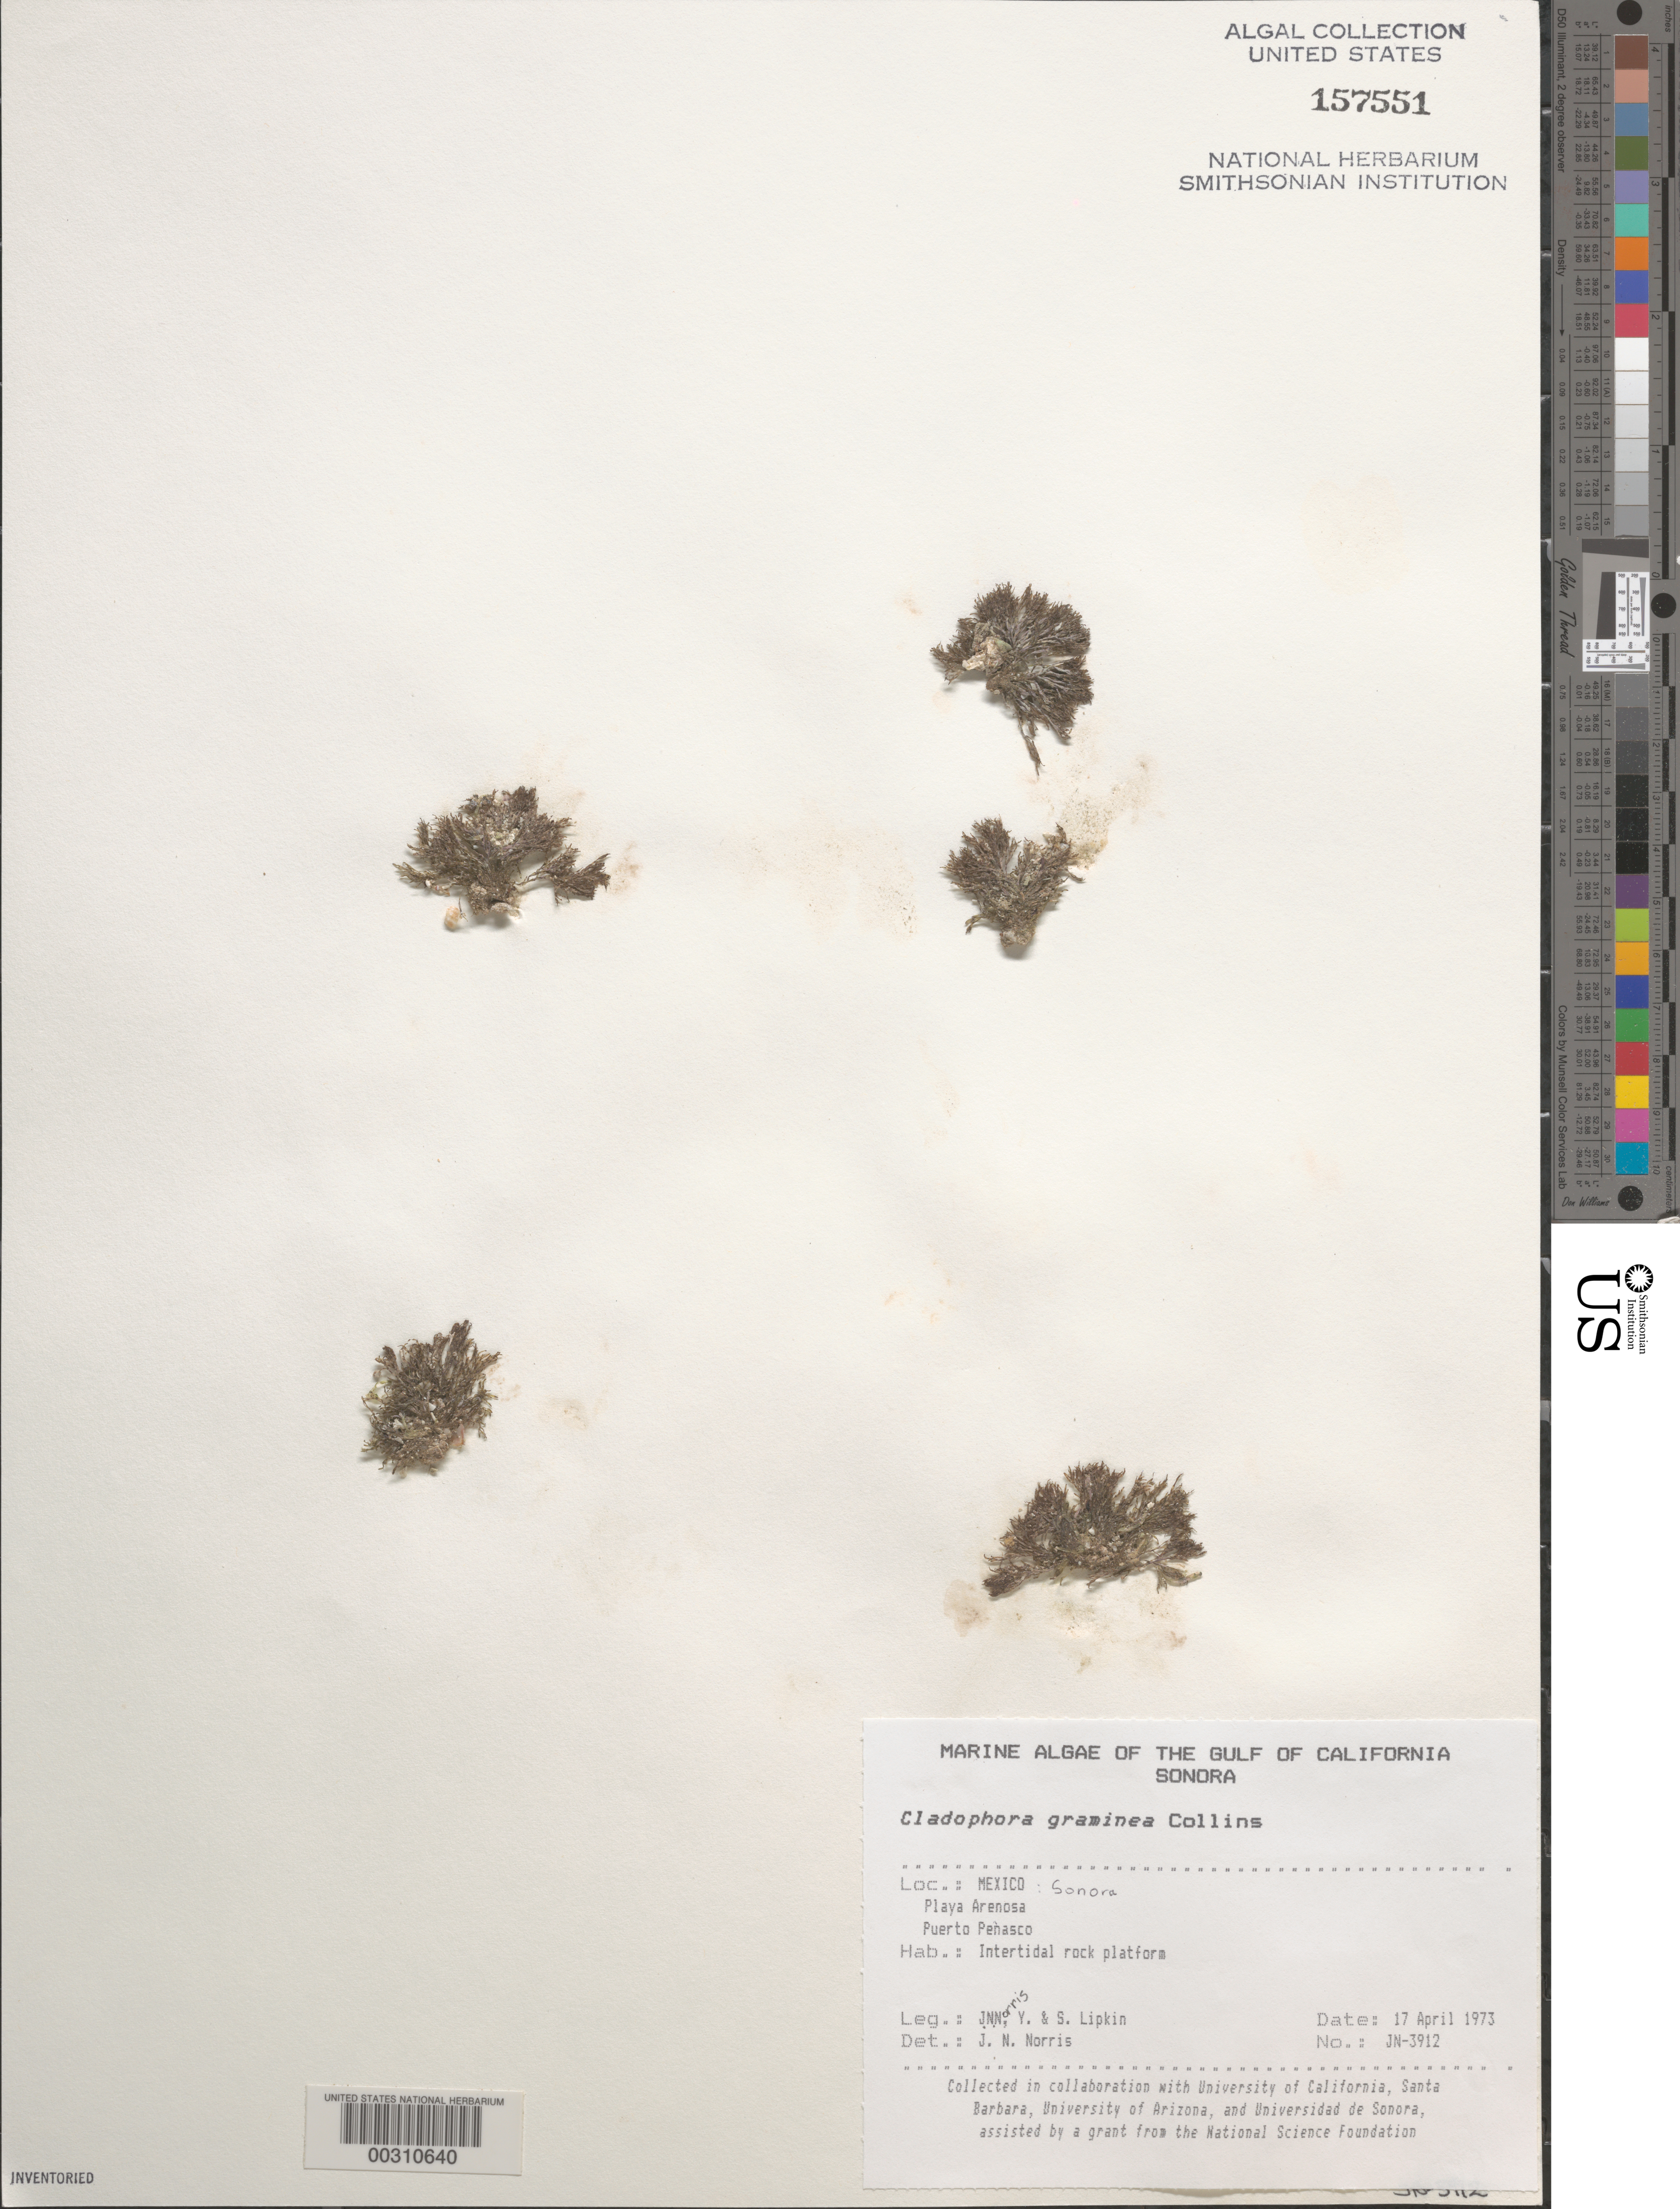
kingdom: Plantae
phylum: Chlorophyta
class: Ulvophyceae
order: Cladophorales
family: Cladophoraceae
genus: Cladophora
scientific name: Cladophora graminea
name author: Collins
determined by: Norris, James N.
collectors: J. N. Norris, Y. Lipkin & S. Lipkin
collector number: JN-3912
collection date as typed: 17 Apr 1973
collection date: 1973-04-17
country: Mexico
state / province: Sonora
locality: Playa Arenosa, Puerto Penasco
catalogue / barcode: US 157551